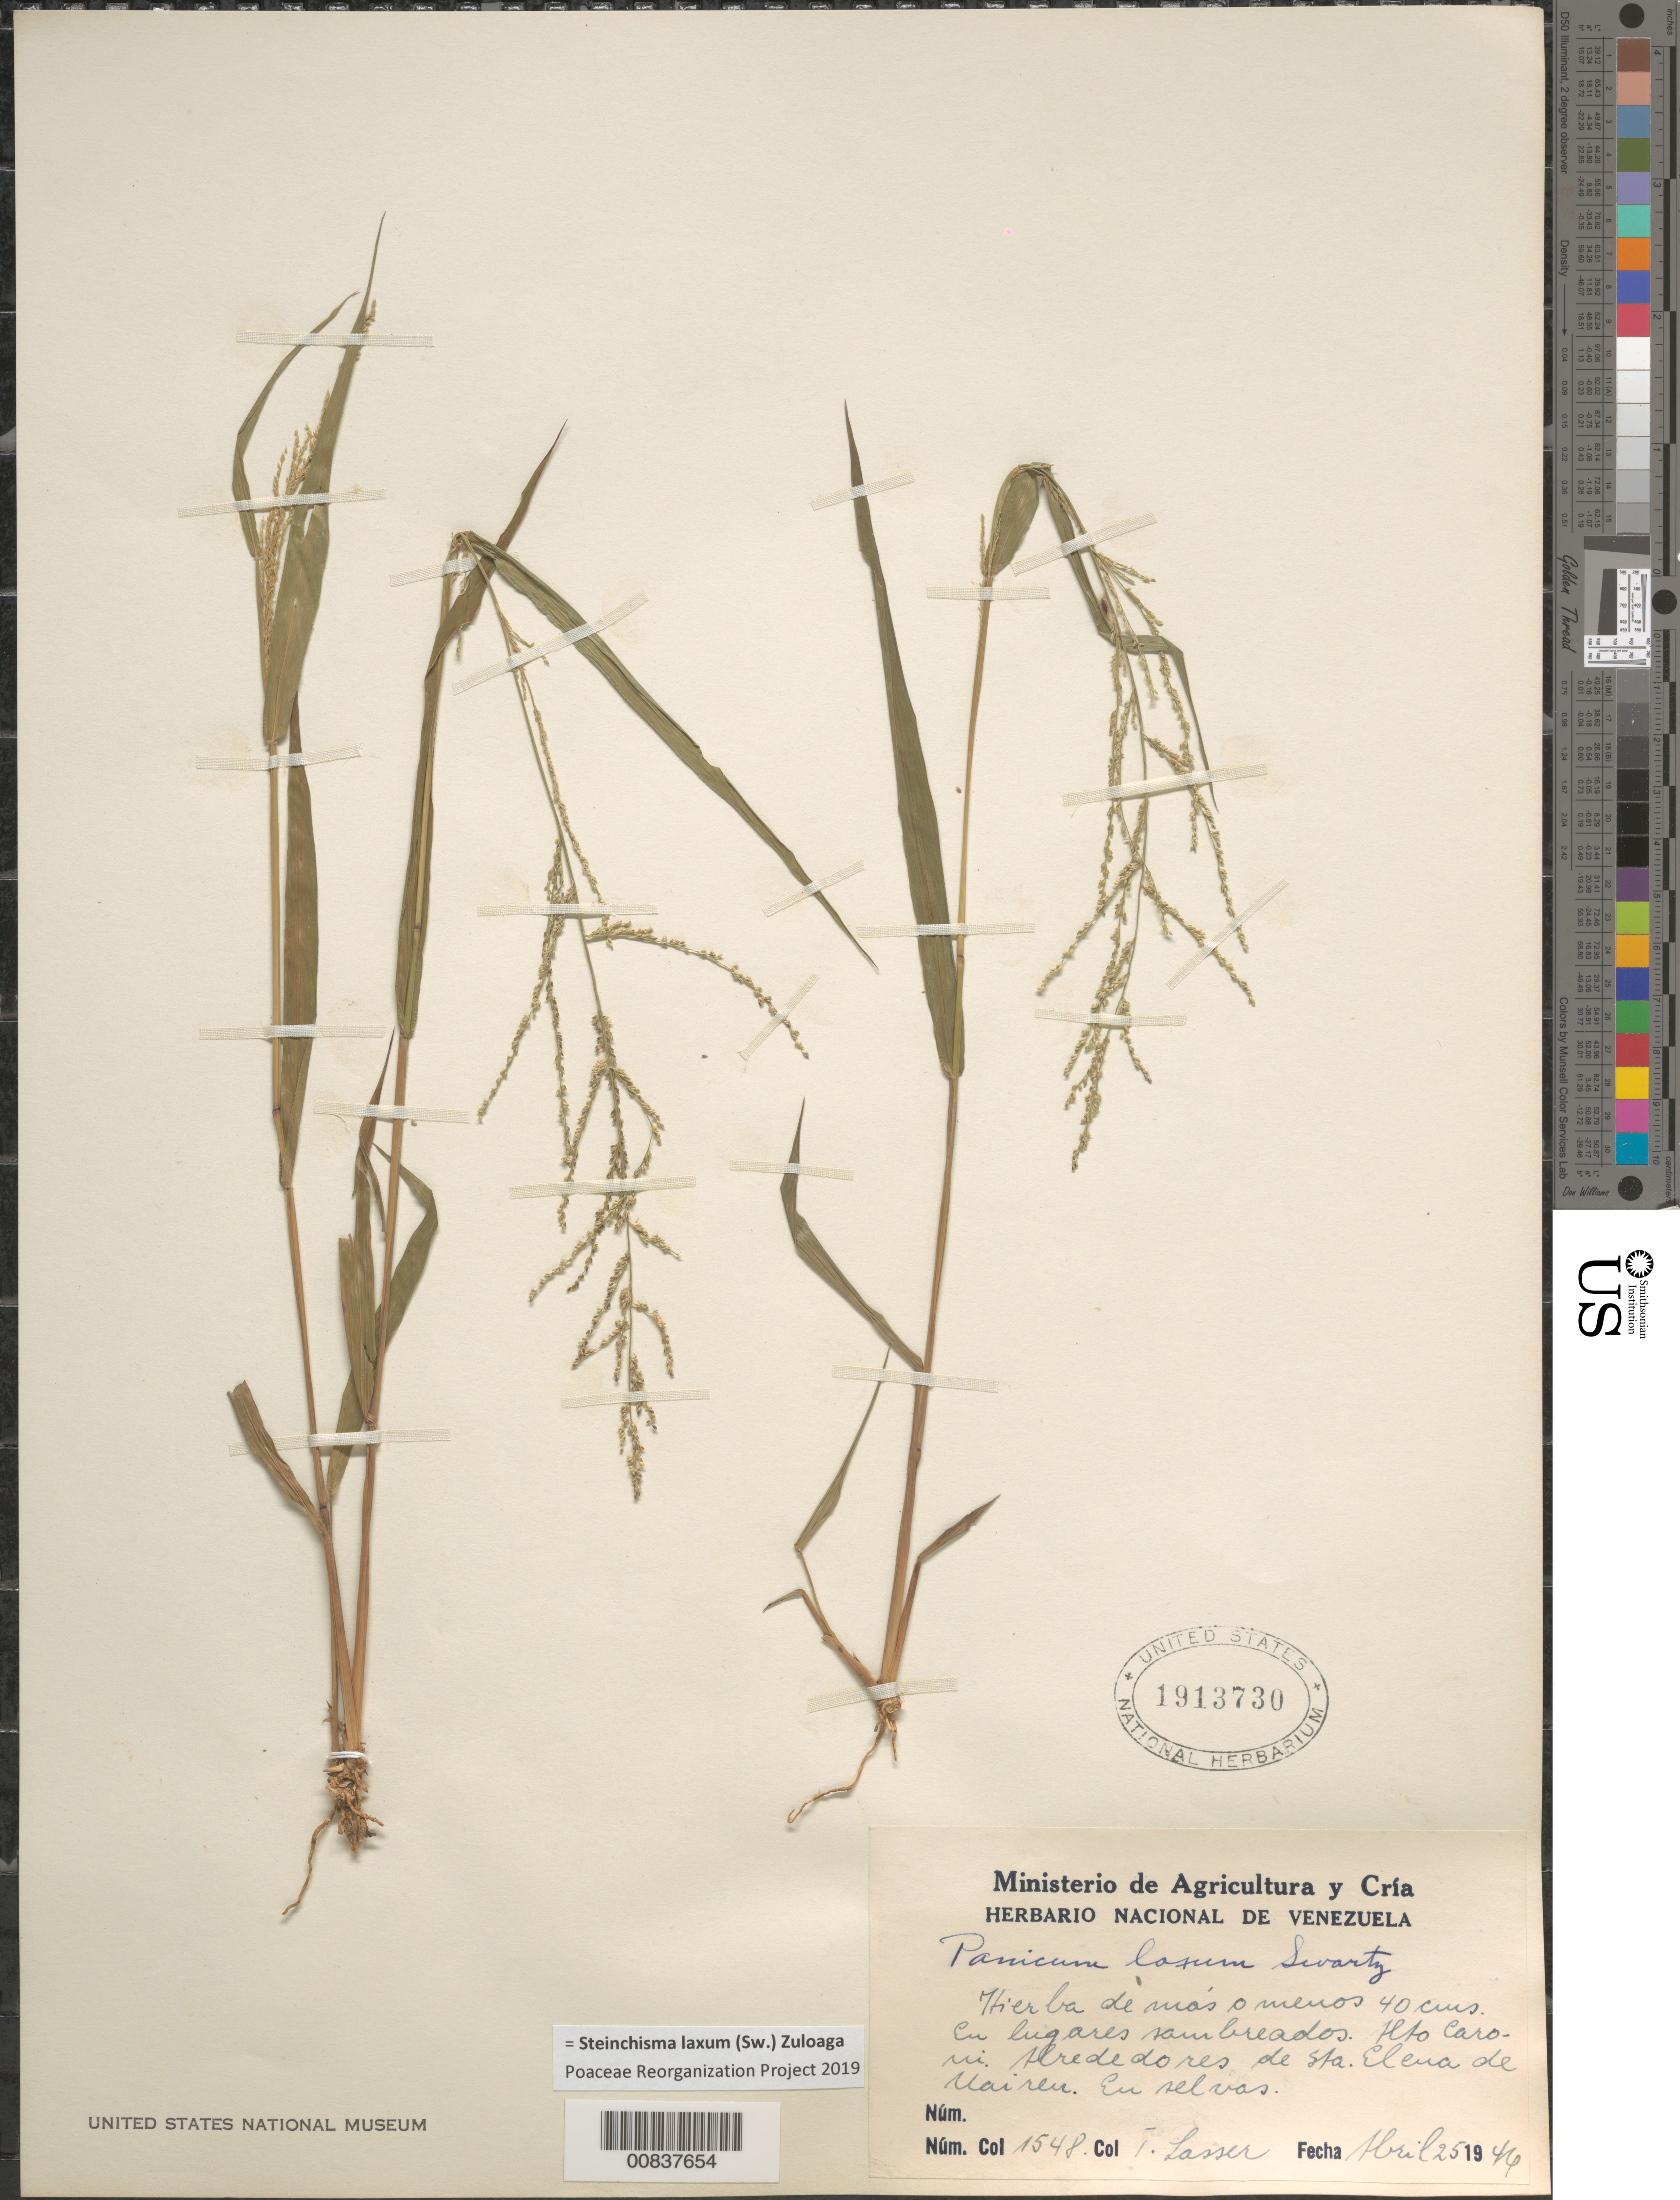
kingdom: Plantae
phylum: Tracheophyta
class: Liliopsida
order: Poales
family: Poaceae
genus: Panicum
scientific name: Panicum laxum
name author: Sw.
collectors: T. Lasser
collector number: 1548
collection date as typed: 25-Apr-46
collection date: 1946-04-25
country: Venezuela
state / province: Bolívar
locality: Sta. Elena de Uairén, Alto Caroní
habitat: Lugares sombreados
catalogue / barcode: US 1913730